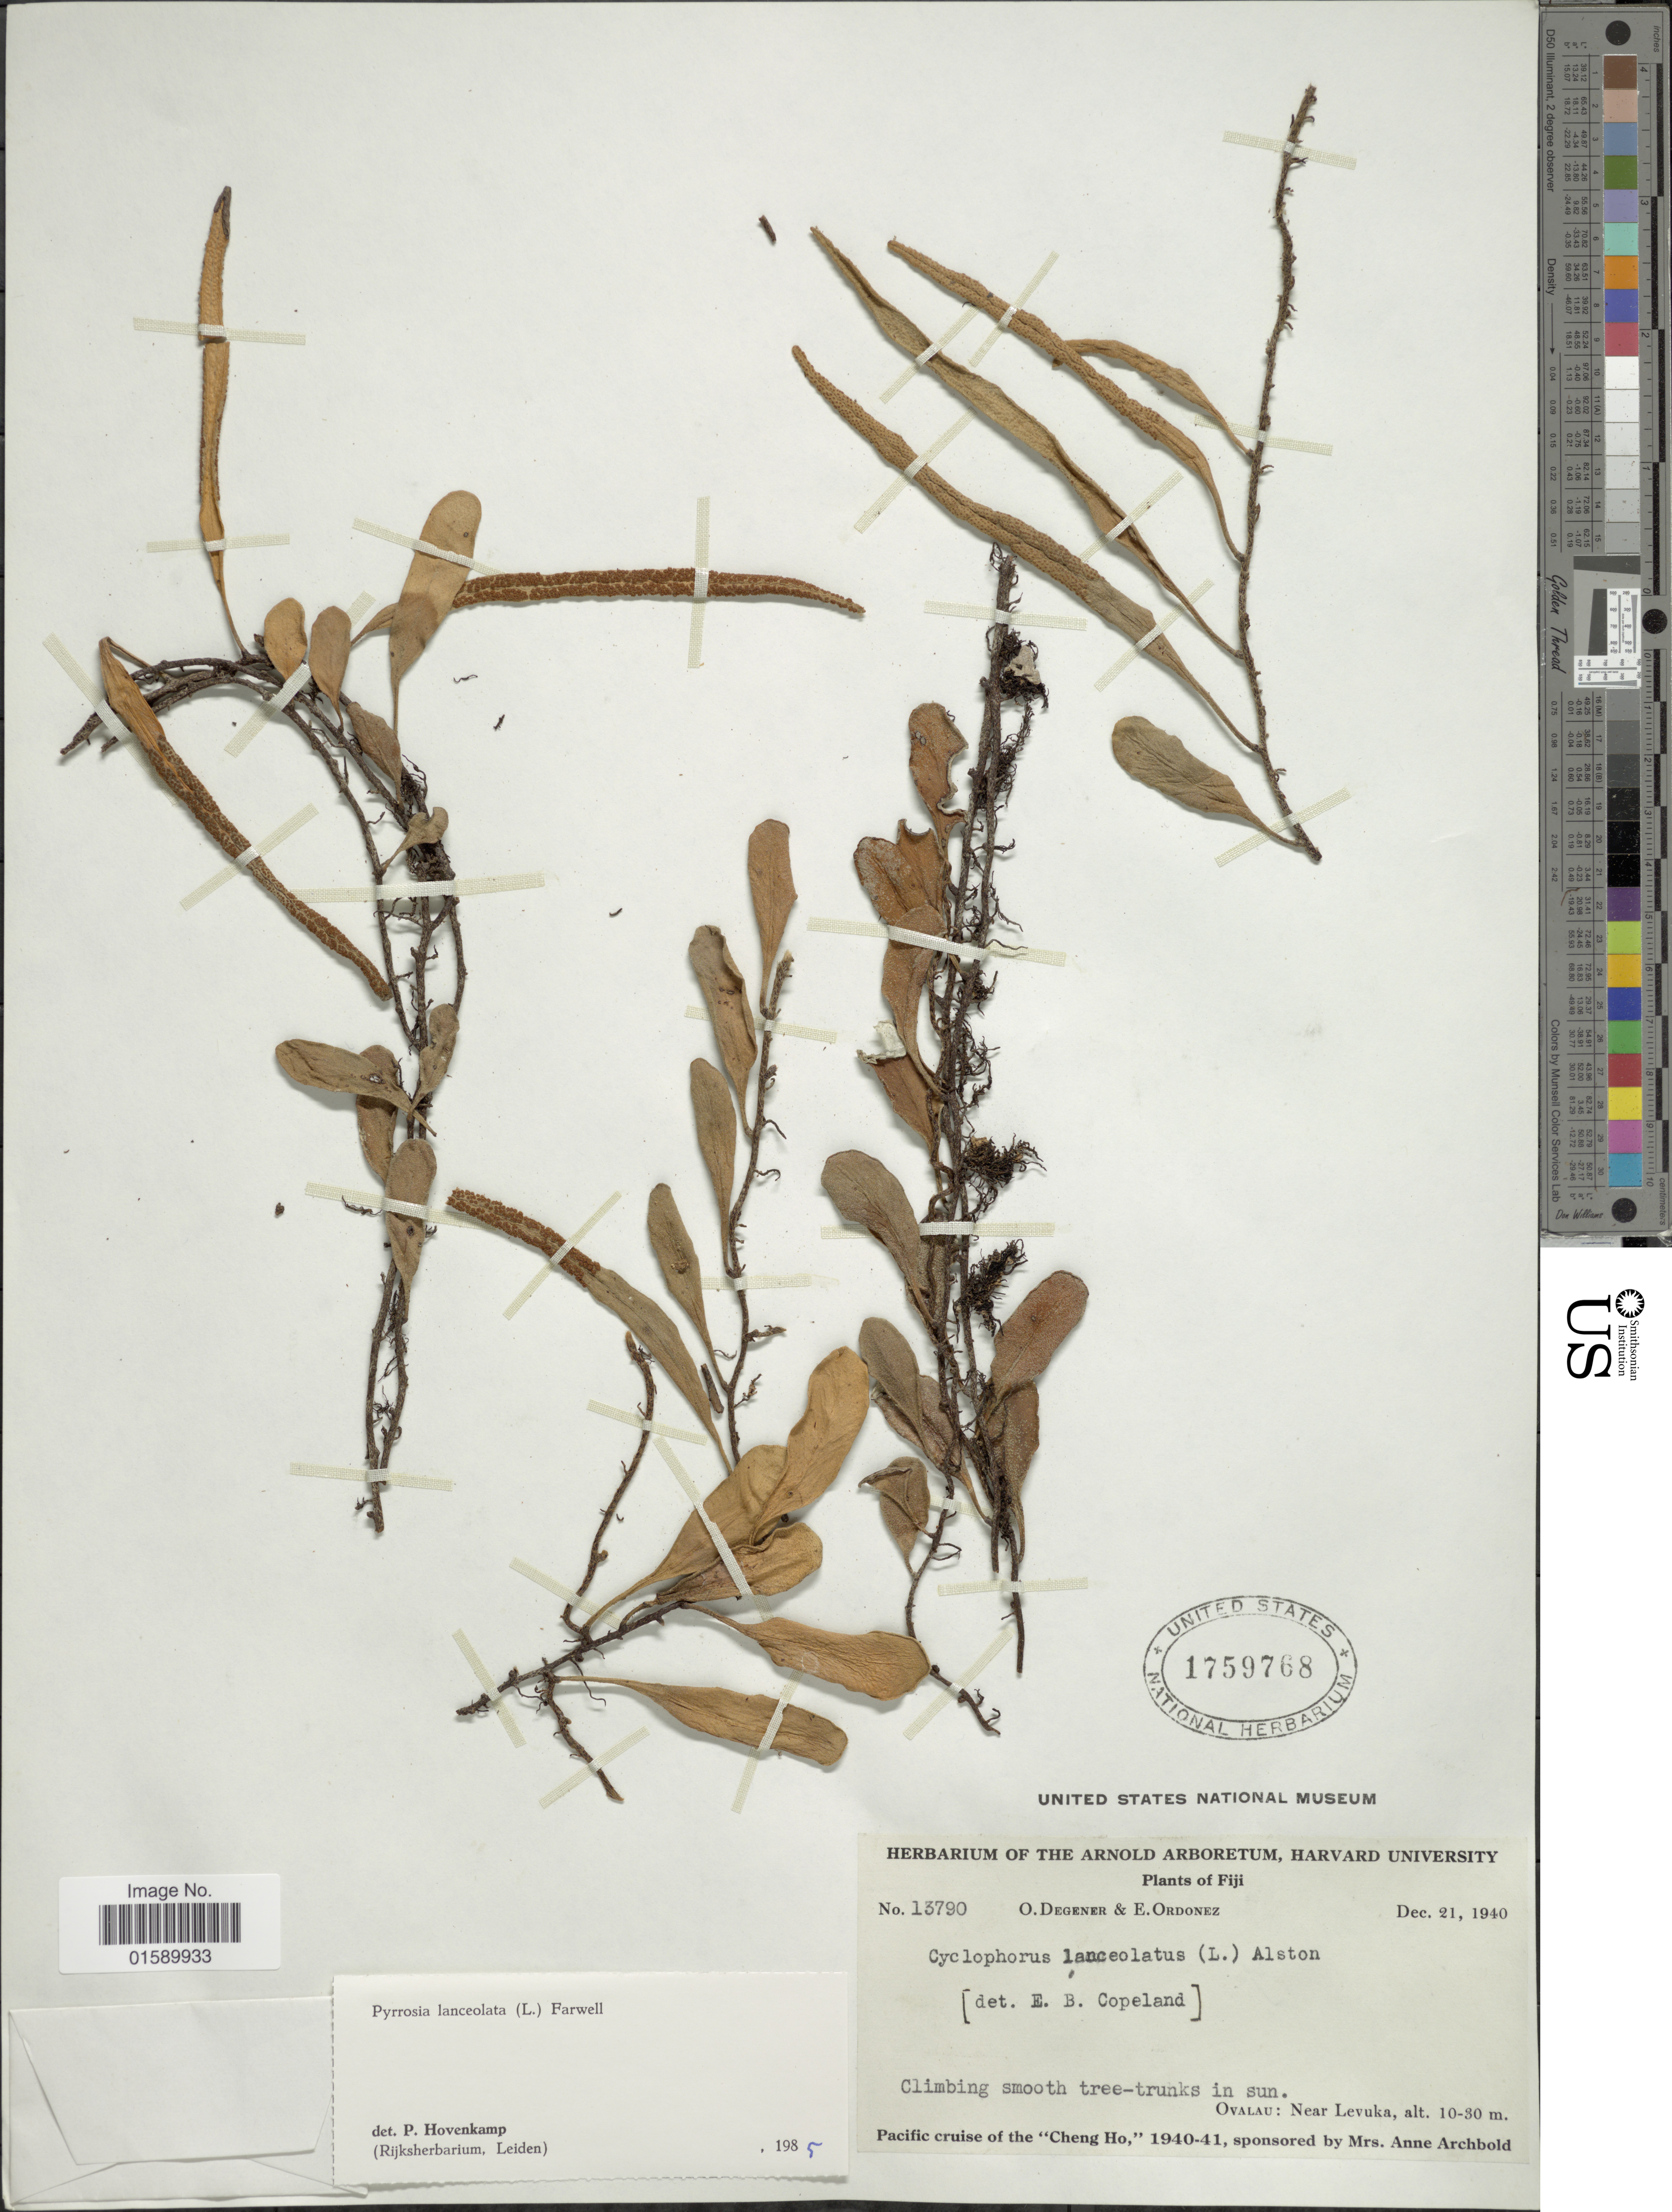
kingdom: Plantae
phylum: Tracheophyta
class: Polypodiopsida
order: Polypodiales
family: Polypodiaceae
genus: Pyrrosia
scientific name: Pyrrosia lanceolata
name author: (L.) Farw.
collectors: O. Degener & E. Ordonez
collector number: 13790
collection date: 1940-12-21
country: Fiji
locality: Ovalau: Near Levuka.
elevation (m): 10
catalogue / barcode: US 1759768